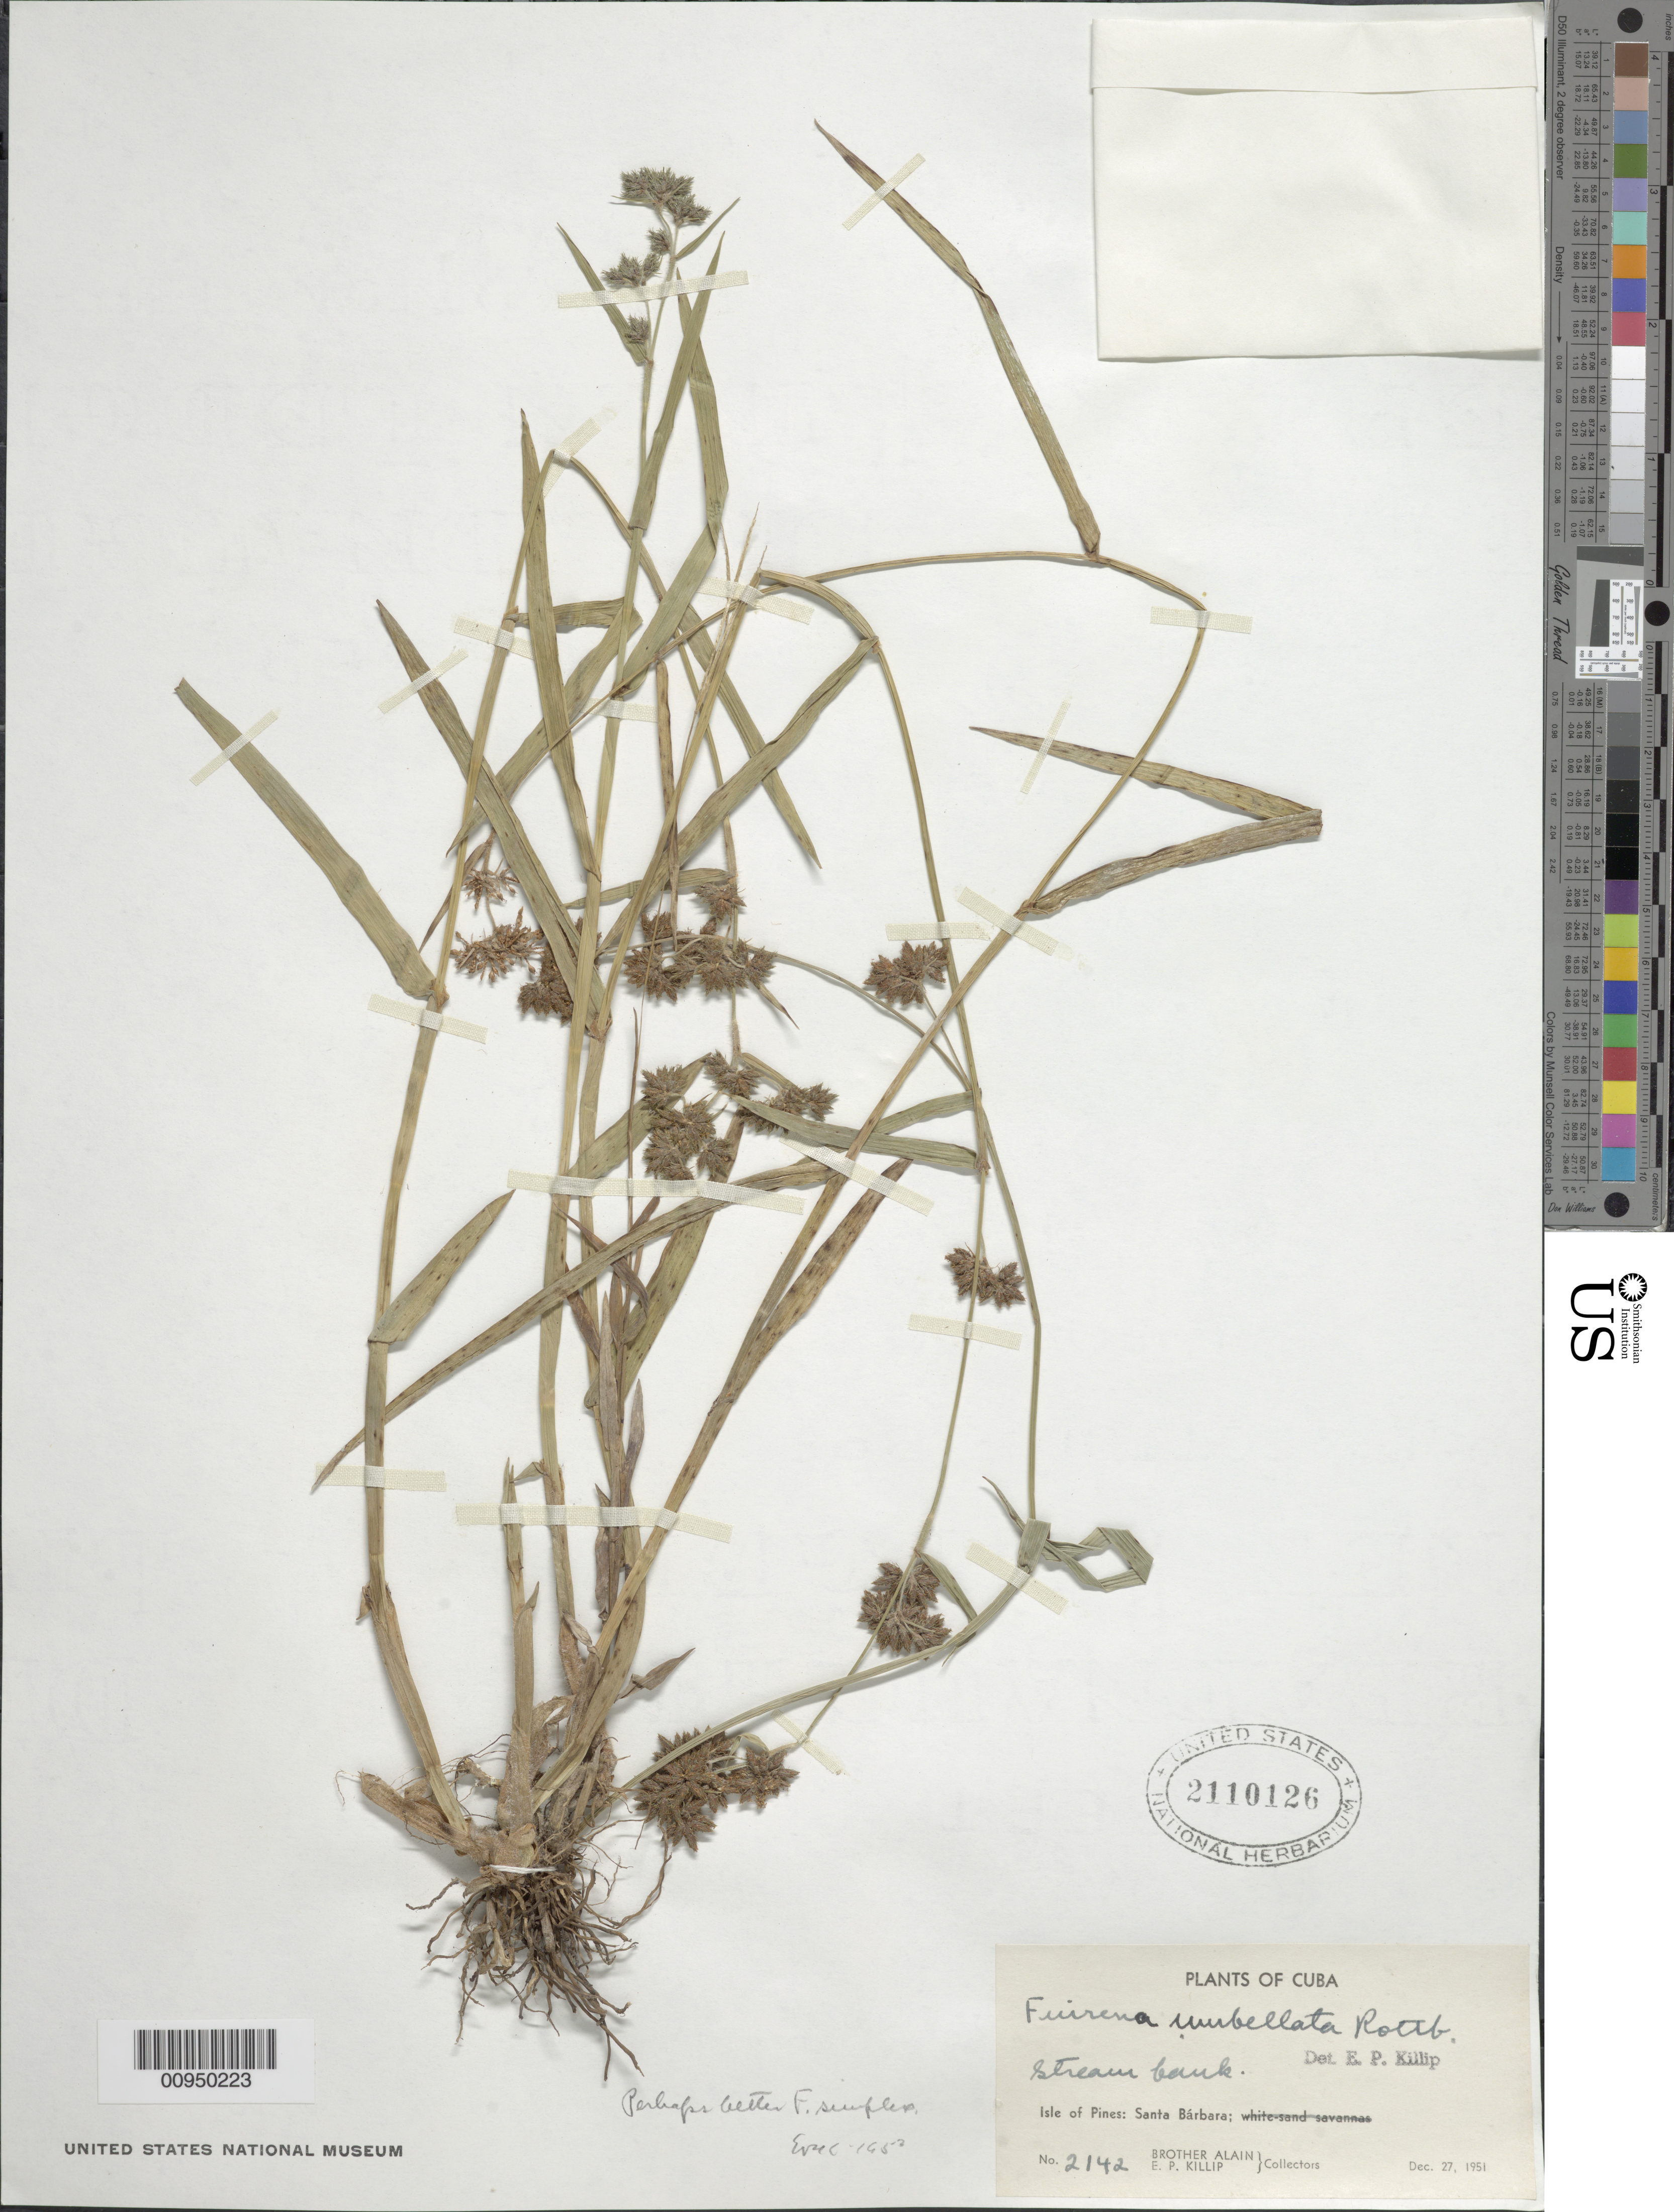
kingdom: Plantae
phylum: Tracheophyta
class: Liliopsida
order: Poales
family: Cyperaceae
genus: Fuirena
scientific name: Fuirena umbellata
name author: Rottb.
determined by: Killip, Ellsworth P.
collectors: A. H. Liogier & E. P. Killip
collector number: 2142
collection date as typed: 27 Dec 1951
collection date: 1951-12-27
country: Cuba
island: Isla de la Juventud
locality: Stream bank of Santa Bárbara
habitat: Stream bank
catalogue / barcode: US 2110126